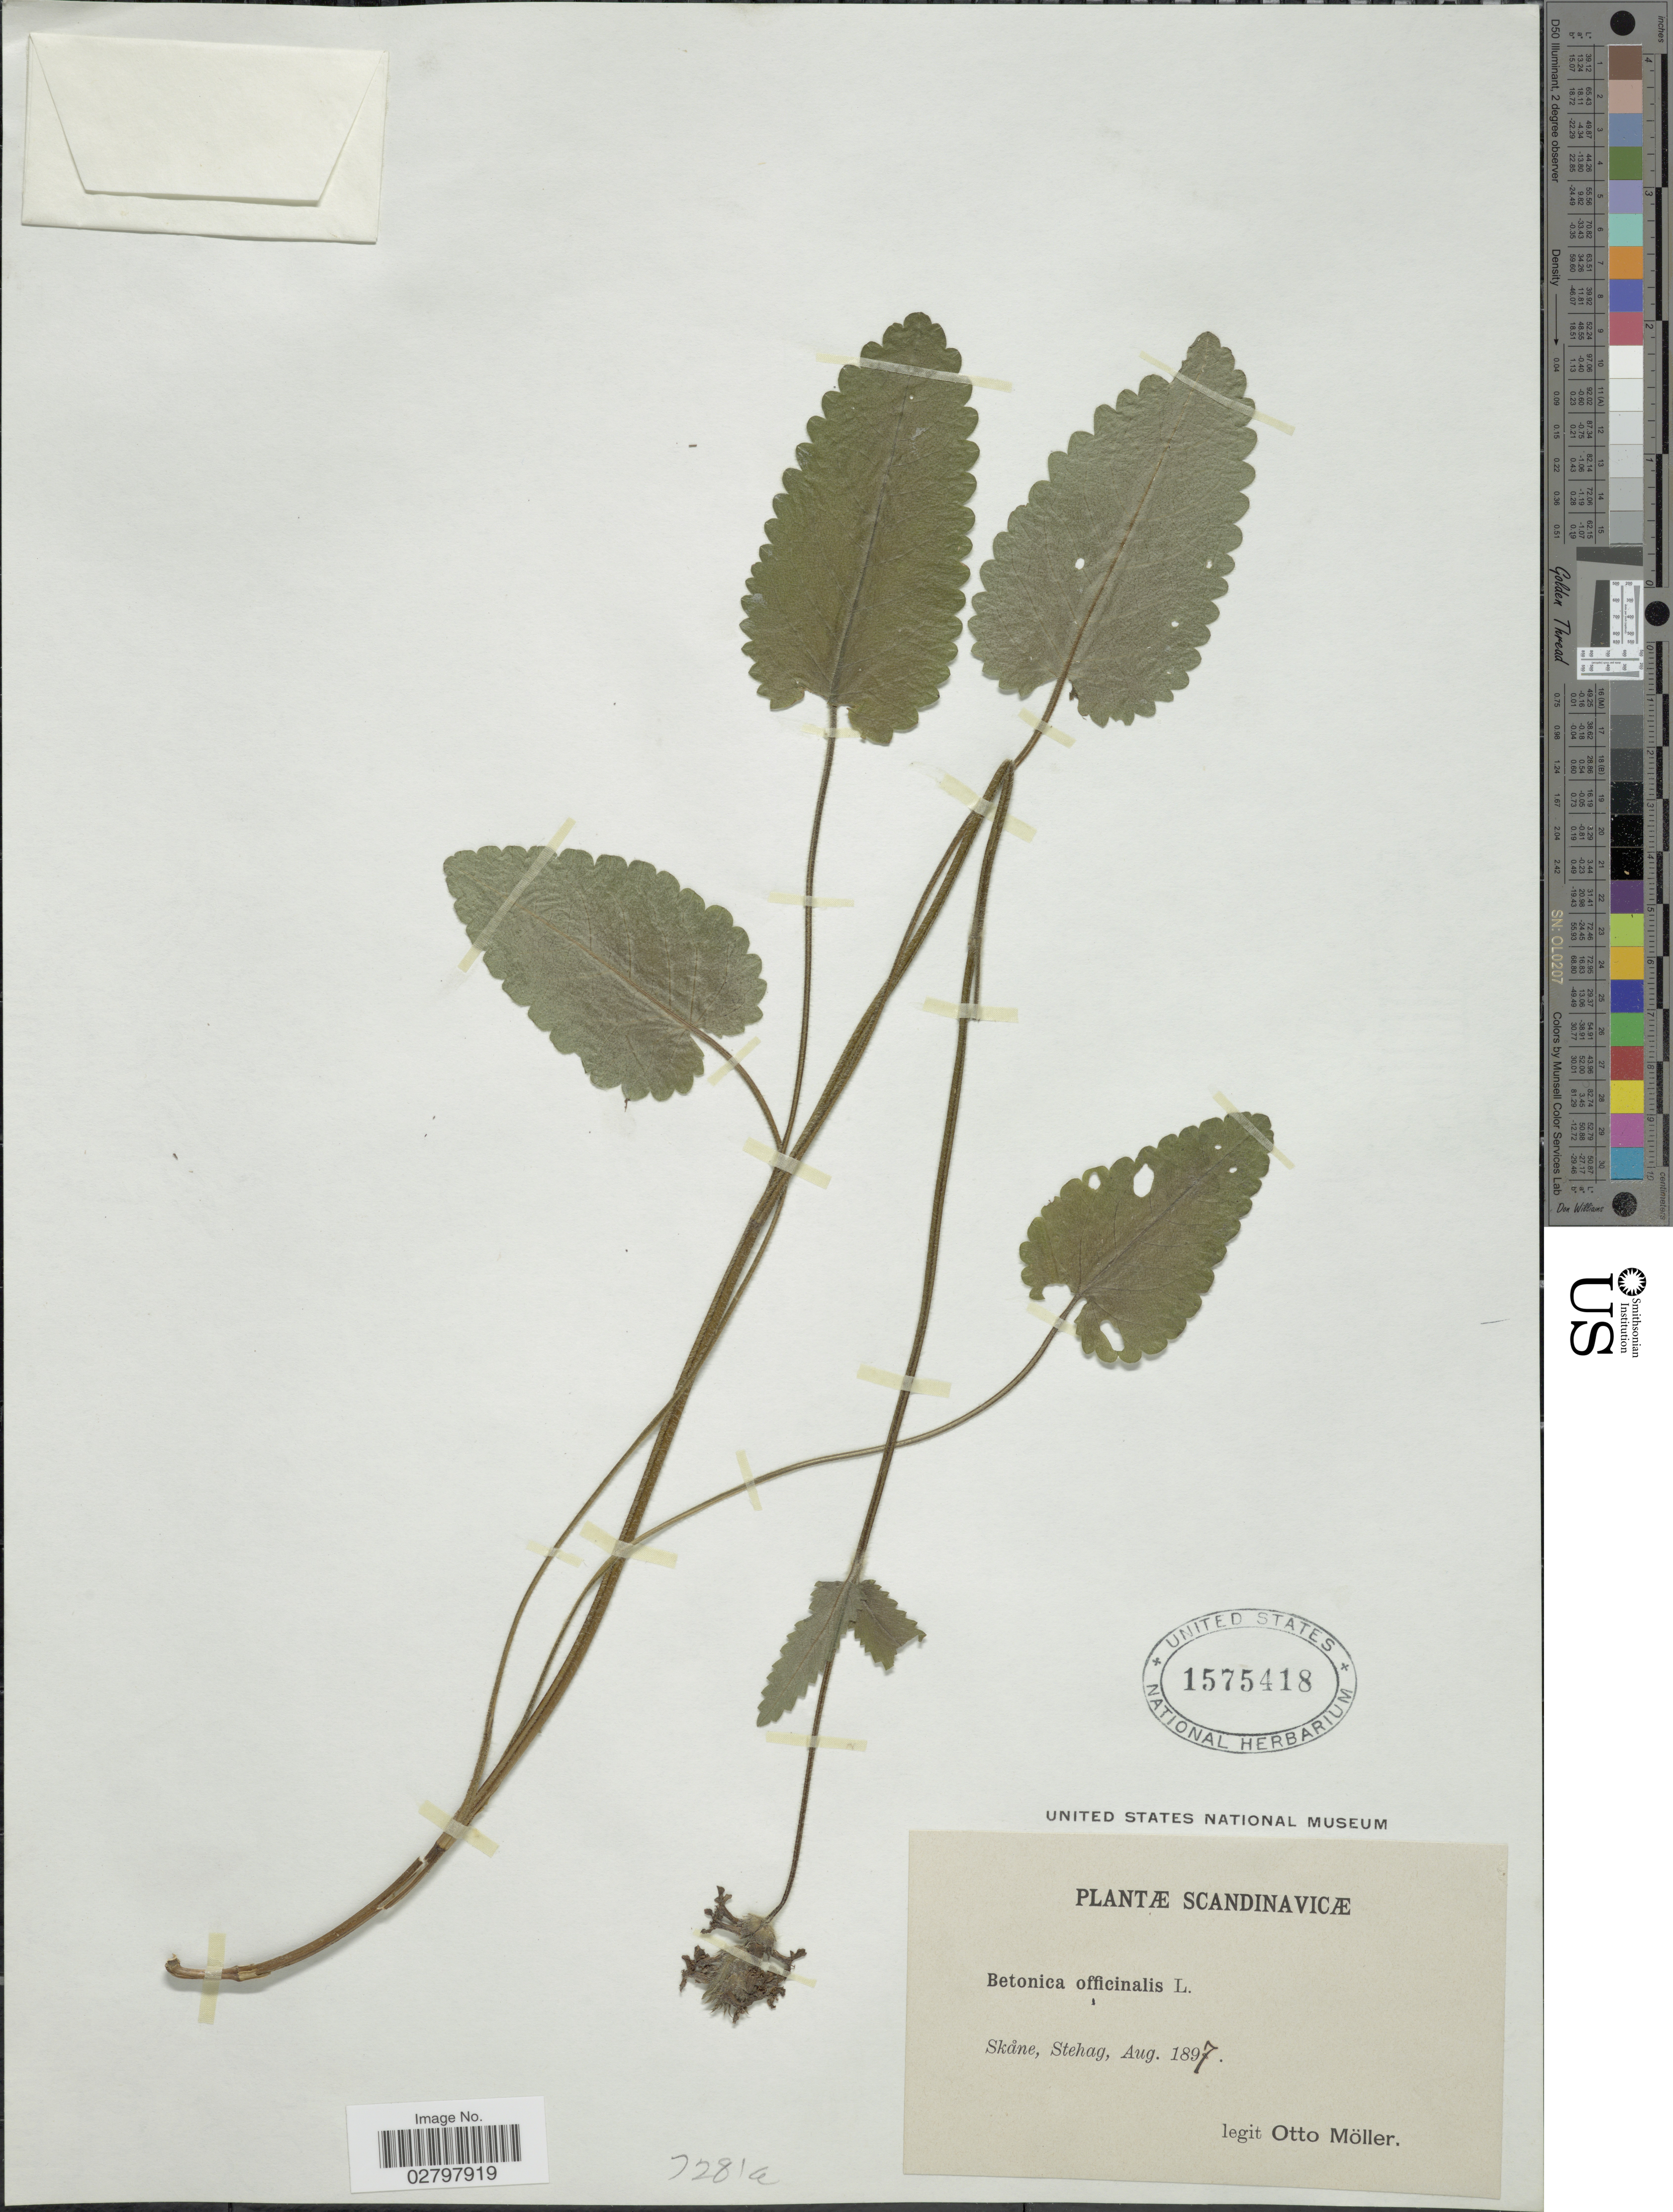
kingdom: Plantae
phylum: Tracheophyta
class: Magnoliopsida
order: Lamiales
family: Lamiaceae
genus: Stachys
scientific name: Stachys officinalis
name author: (L.) Trevis.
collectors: O. Möller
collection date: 1897-08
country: Sweden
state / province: Skåne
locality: Scandinavicæ, Stehag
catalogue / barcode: US 1575418